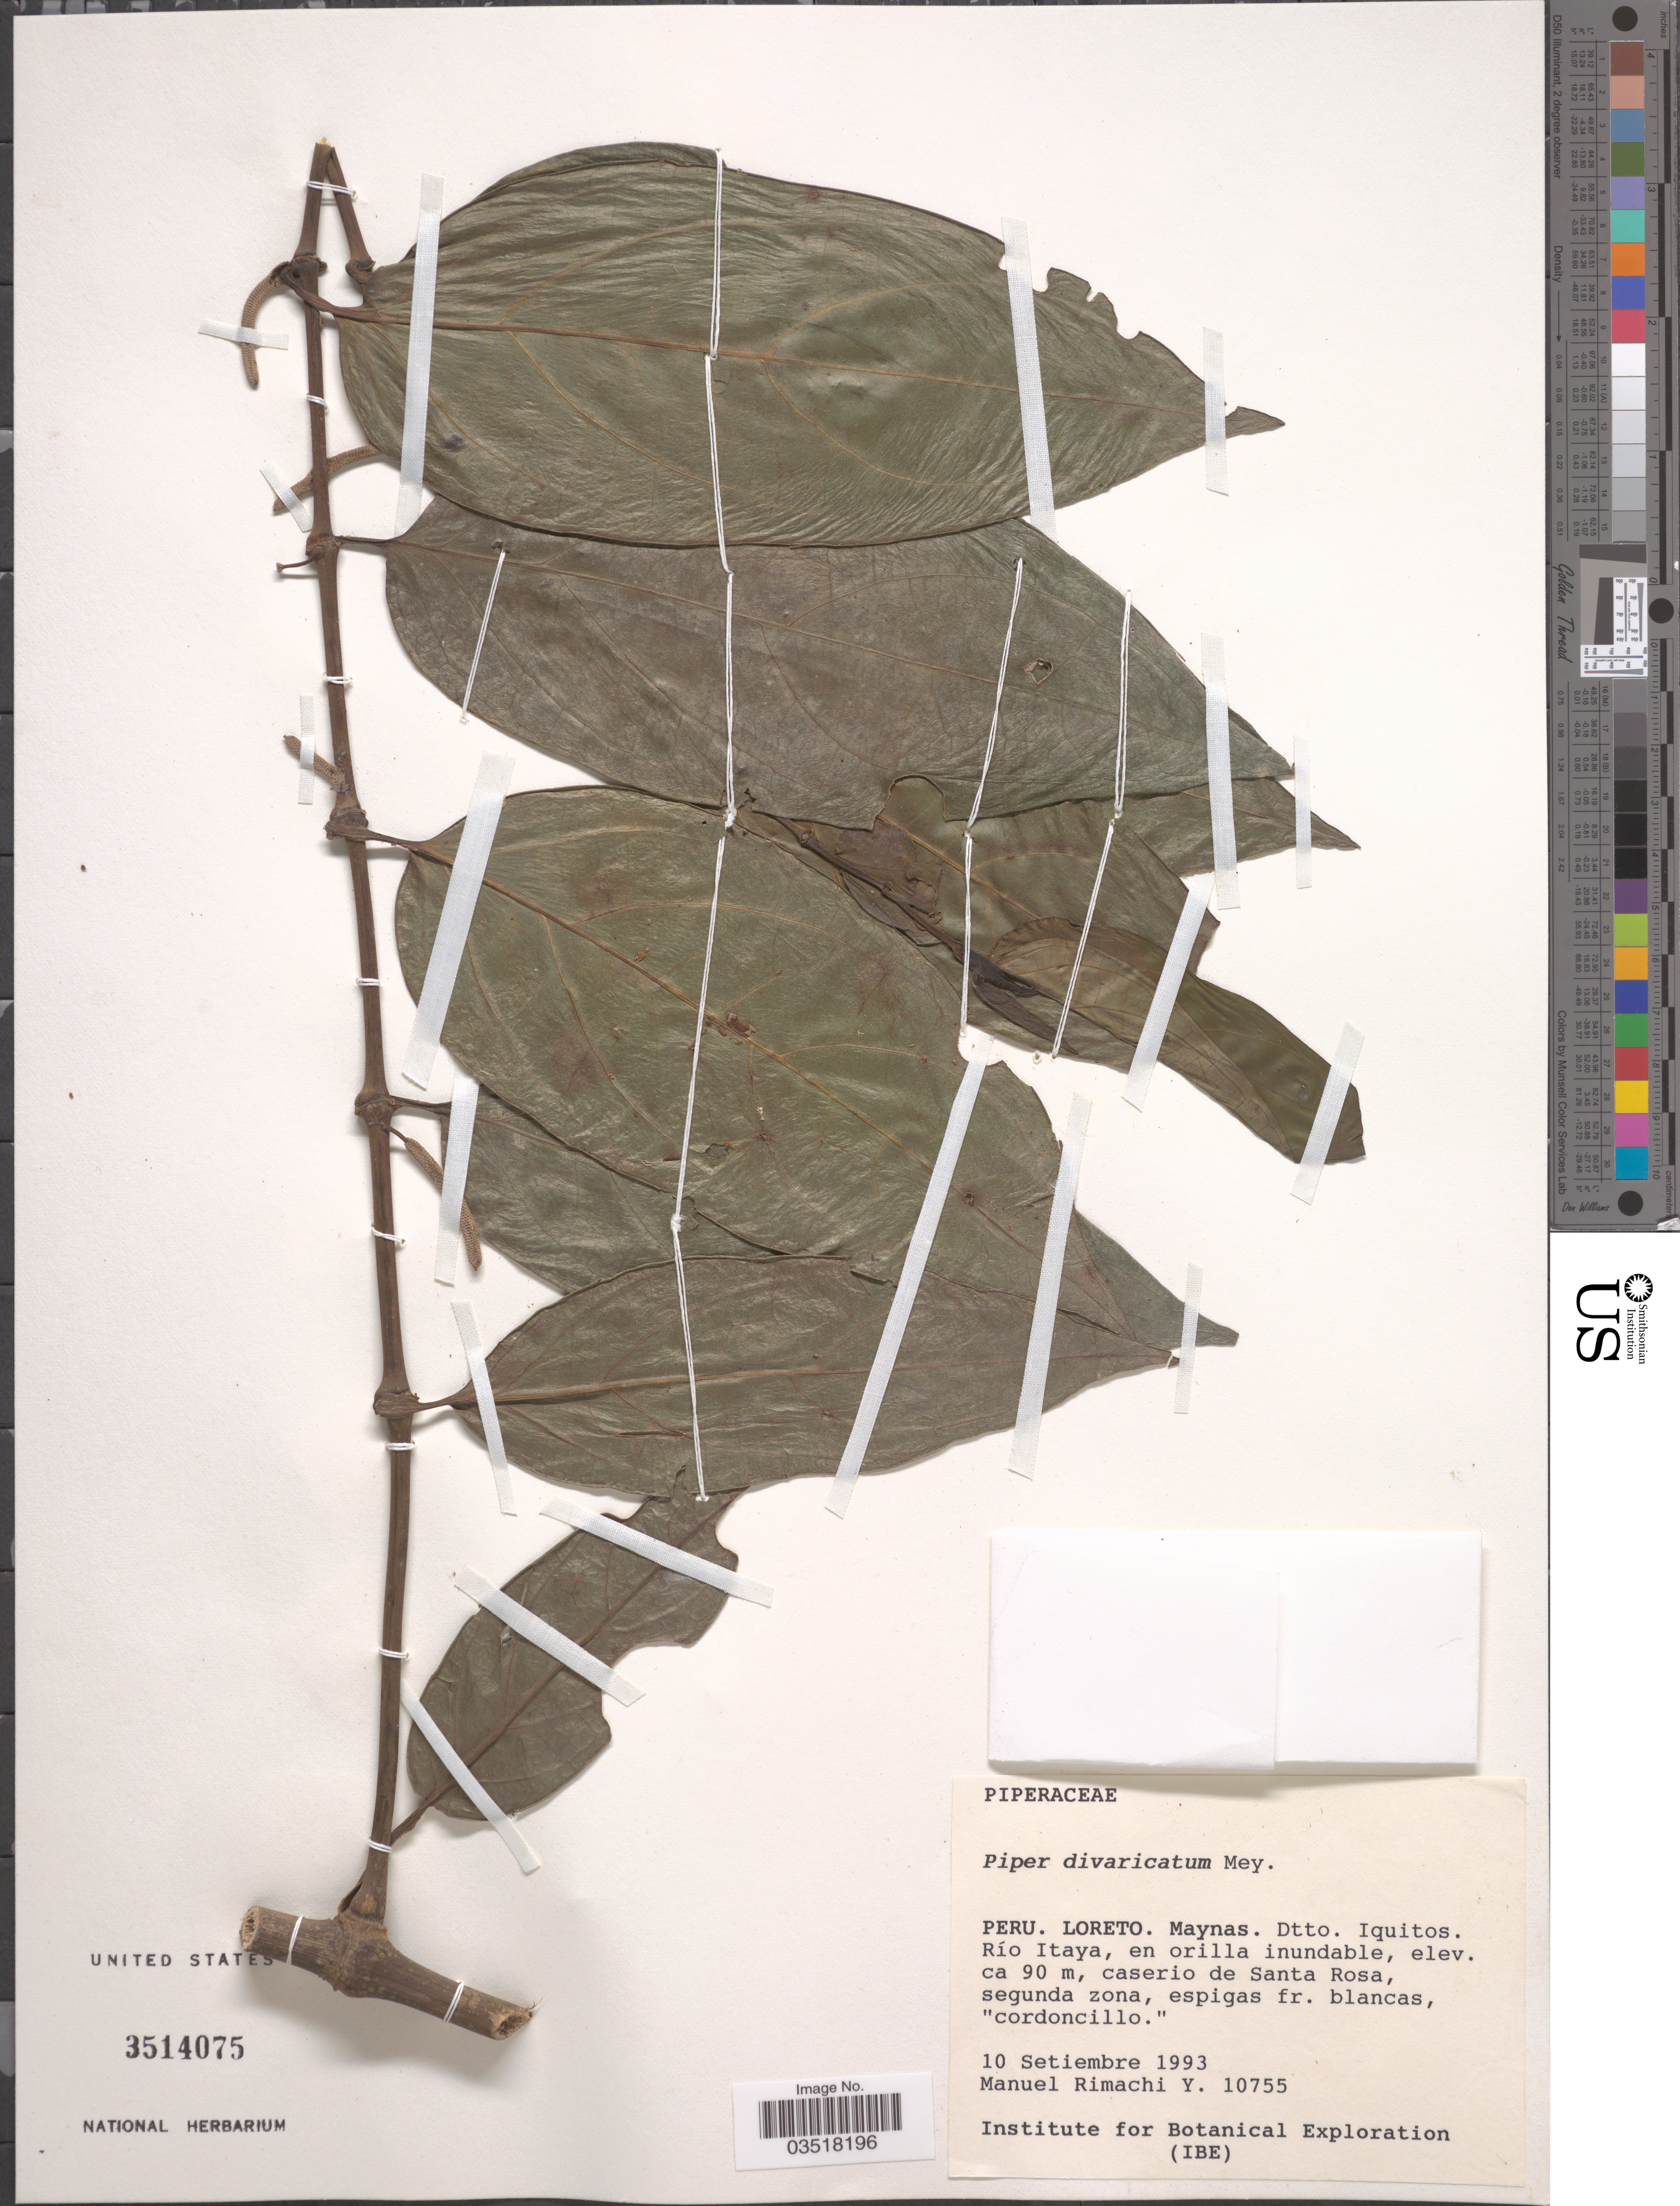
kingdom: Plantae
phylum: Tracheophyta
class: Magnoliopsida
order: Piperales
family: Piperaceae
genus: Piper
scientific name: Piper divaricatum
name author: G. Mey.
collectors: M. Rimachi Y.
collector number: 10755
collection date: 1993-09-10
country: Peru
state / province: Loreto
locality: Maynas. Dtto. Iquitos. Río Itaya, en orilla inundable, caserio de Santa Rosa.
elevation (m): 90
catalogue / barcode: US 3514075